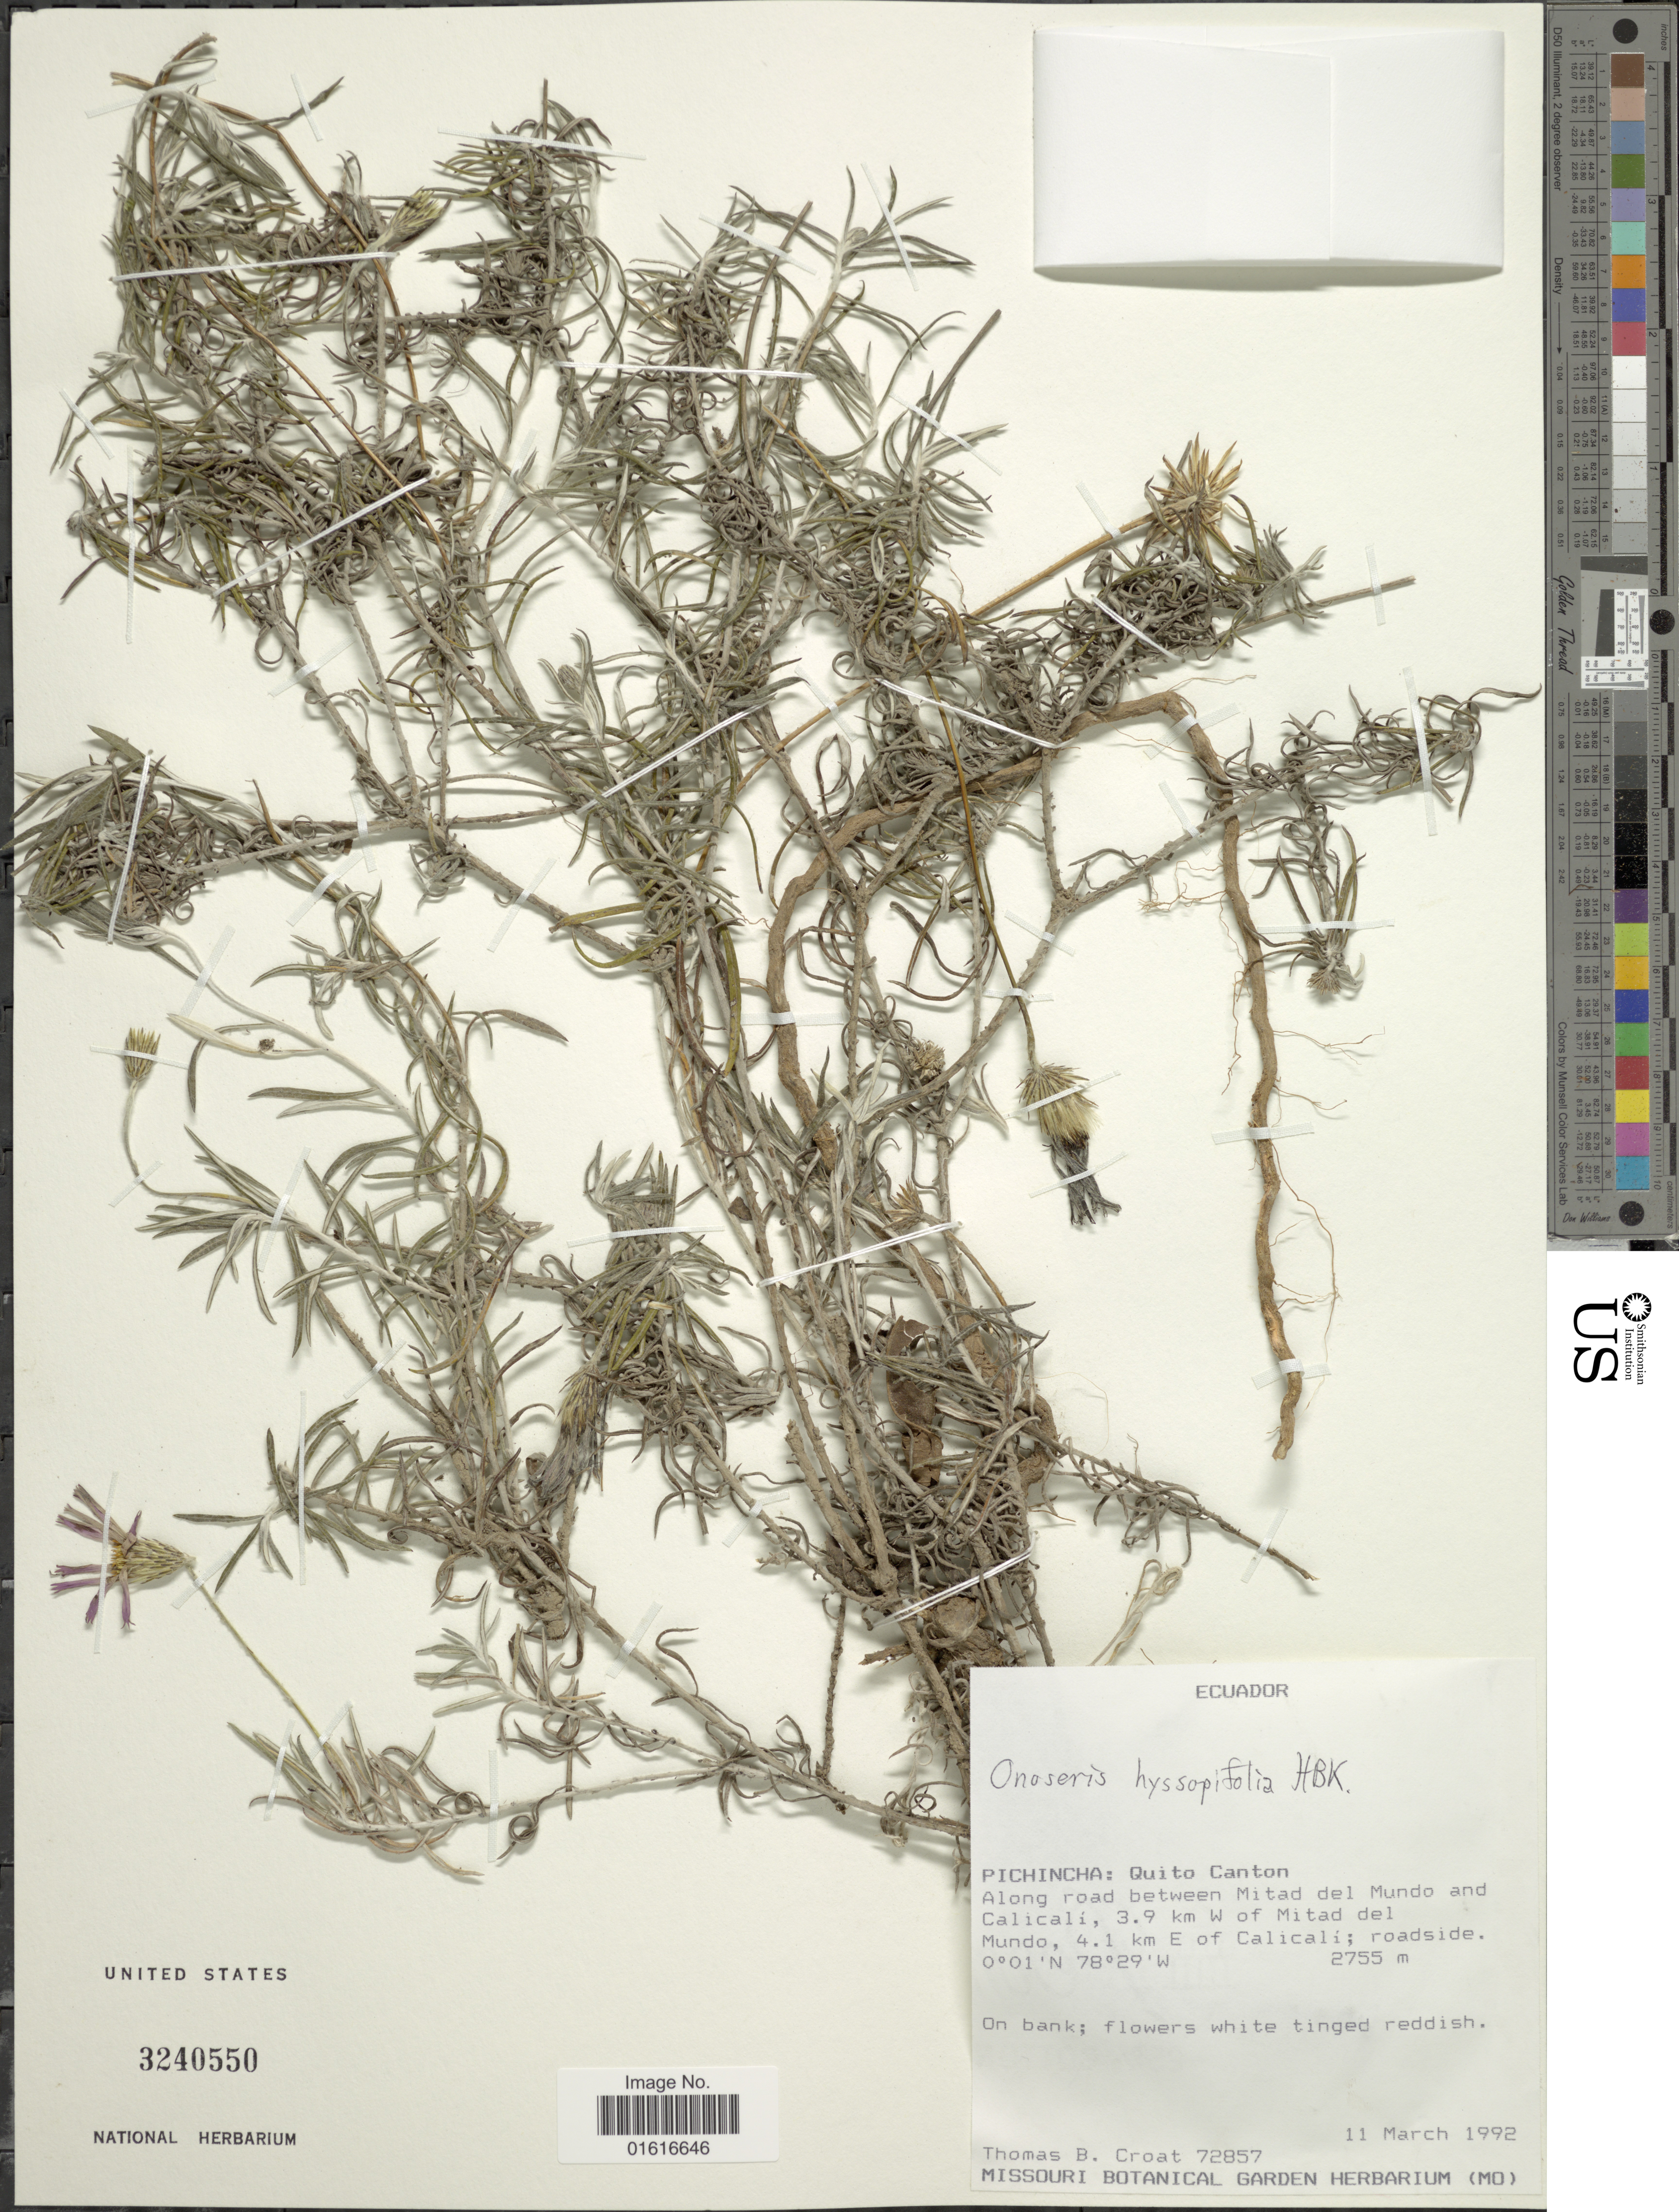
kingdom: Plantae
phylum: Tracheophyta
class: Magnoliopsida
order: Asterales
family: Asteraceae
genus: Onoseris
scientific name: Onoseris hyssopifolia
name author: Kunth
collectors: T. B. Croat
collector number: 72857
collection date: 1992-03-11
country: Ecuador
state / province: Pichincha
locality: Quito Canton, Along road between Mitad del Mundo and Calicali, 3.9 km W of Mitad del Mundo, 4.1 km E of Calicali; roadside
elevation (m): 2755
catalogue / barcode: US 3240550